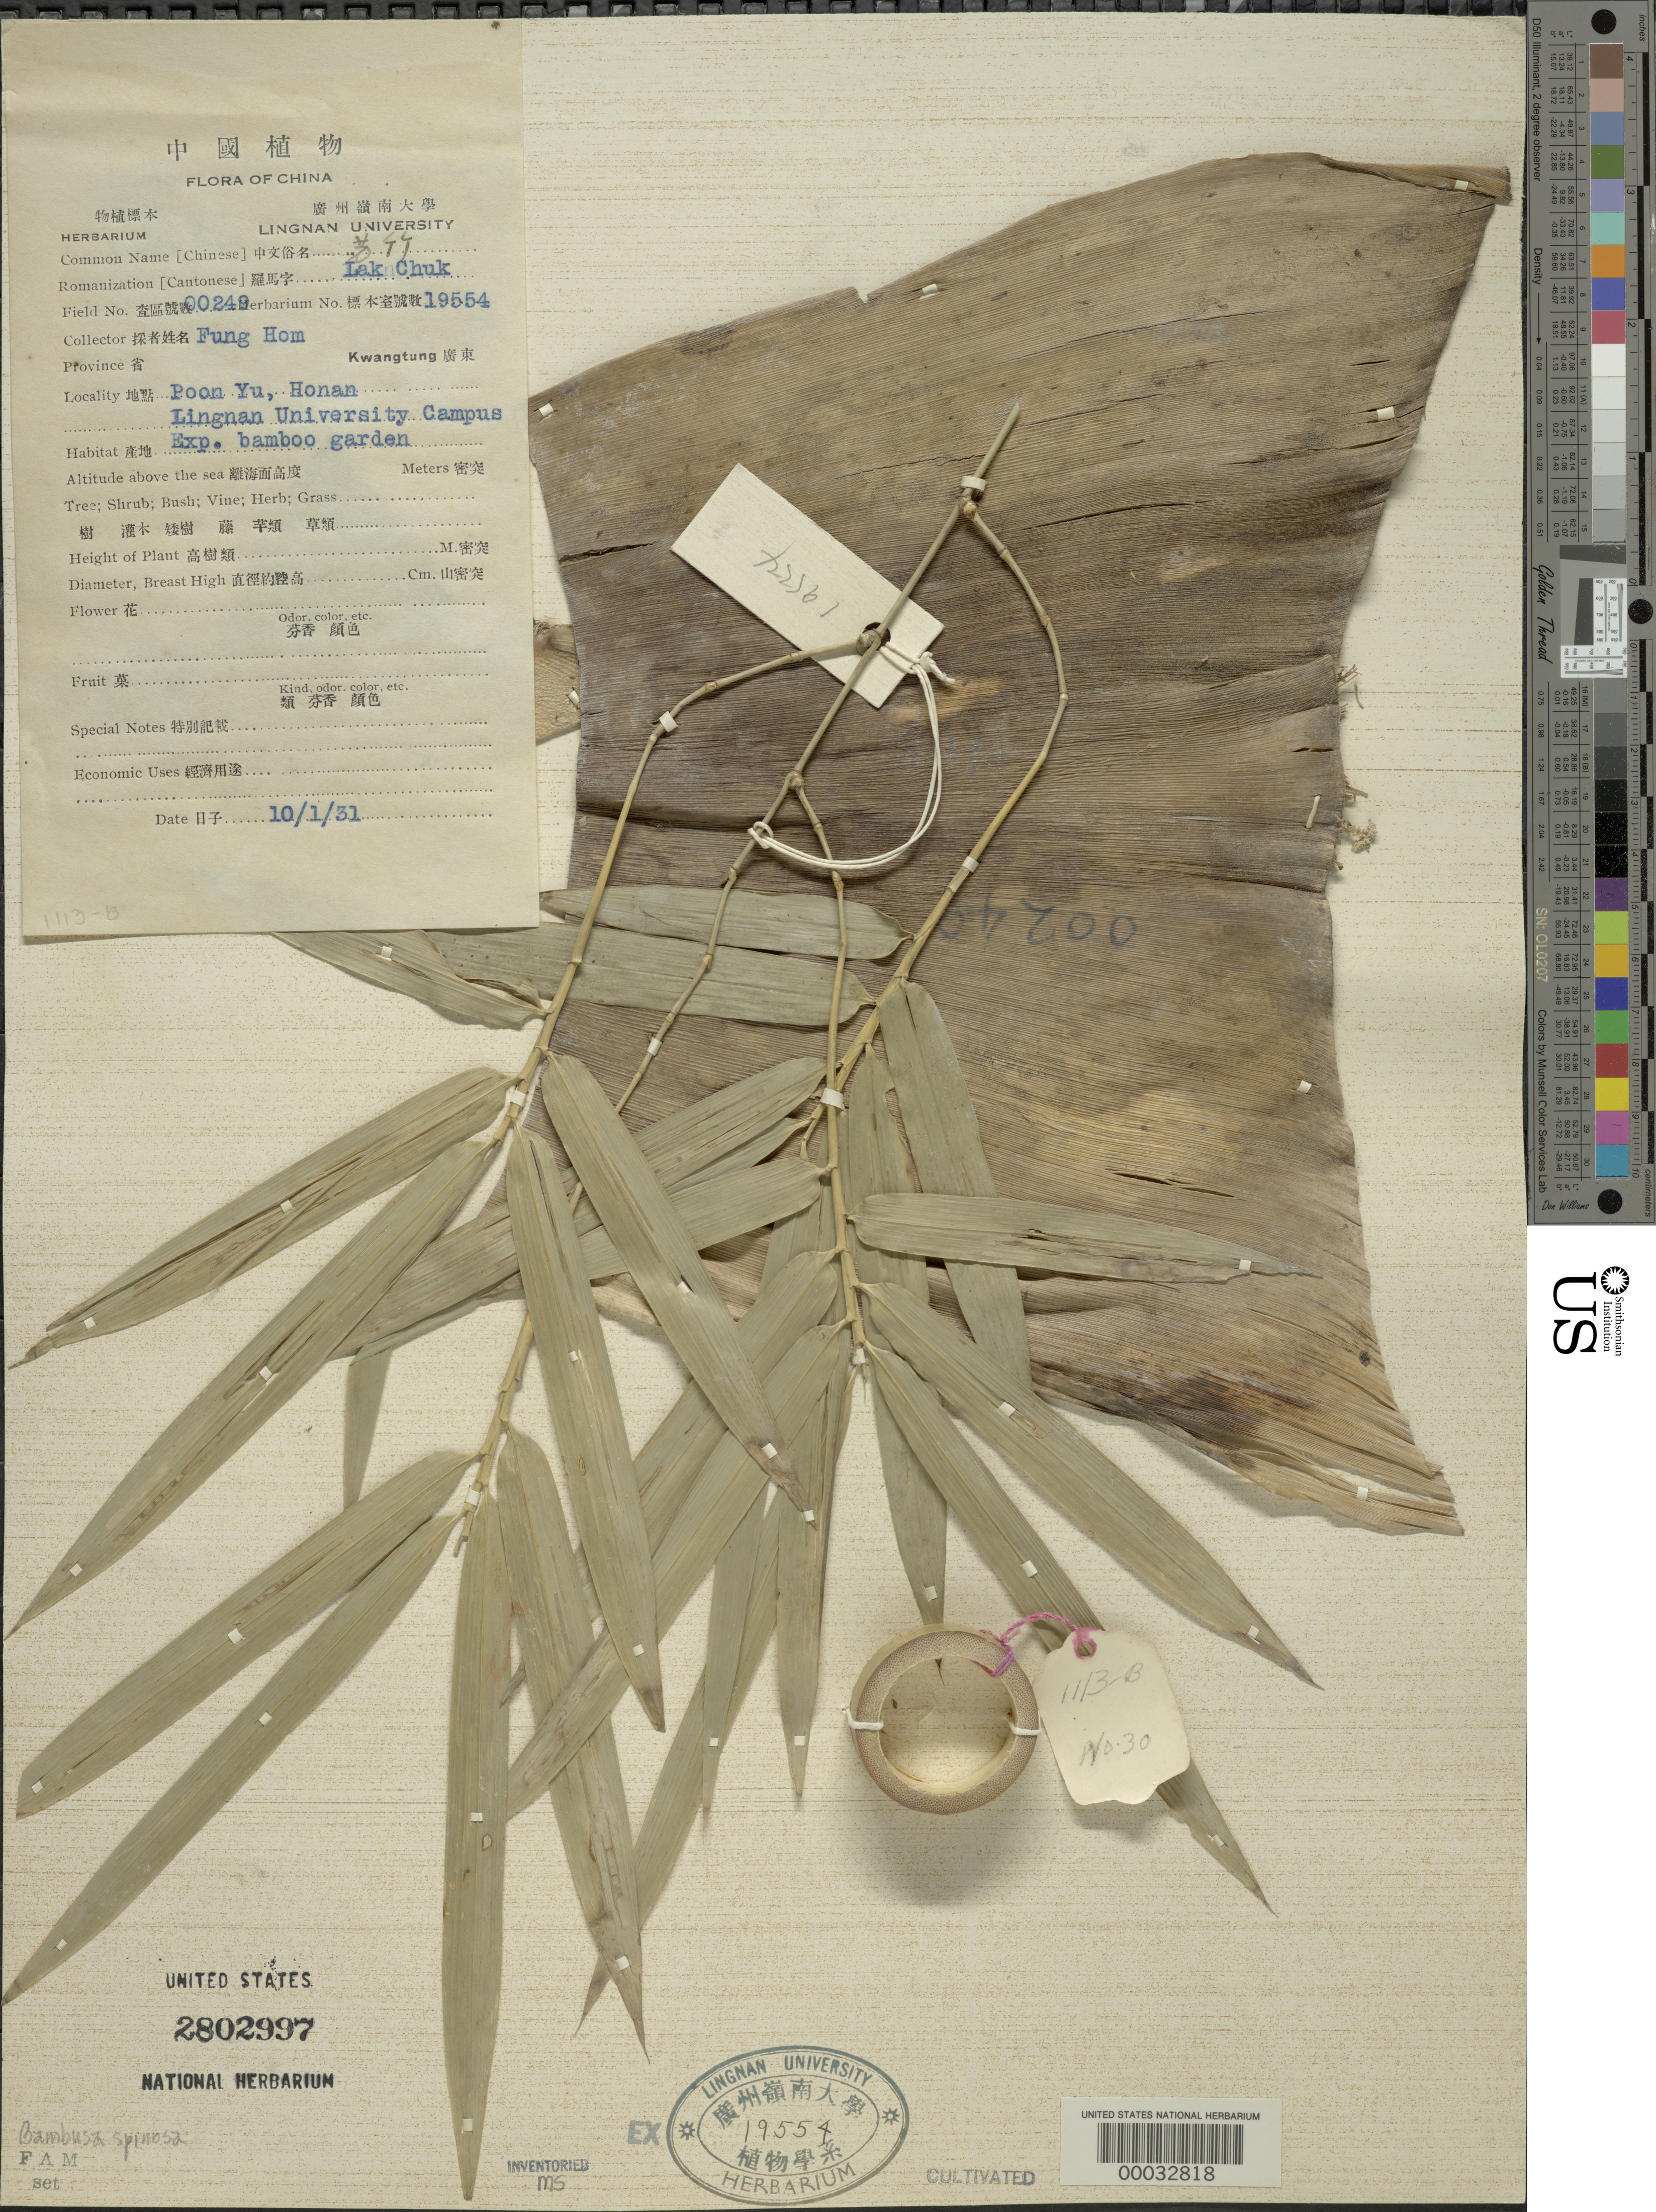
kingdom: Plantae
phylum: Tracheophyta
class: Liliopsida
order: Poales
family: Poaceae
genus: Bambusa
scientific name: Bambusa spinosa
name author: Roxb.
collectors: H. L. Fung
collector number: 249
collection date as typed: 01 Oct 1931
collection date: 1931-10-01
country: China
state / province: Guangdong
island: Honam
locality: Lingnan University Bamboo Garden-Poon Yu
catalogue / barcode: US 2802997